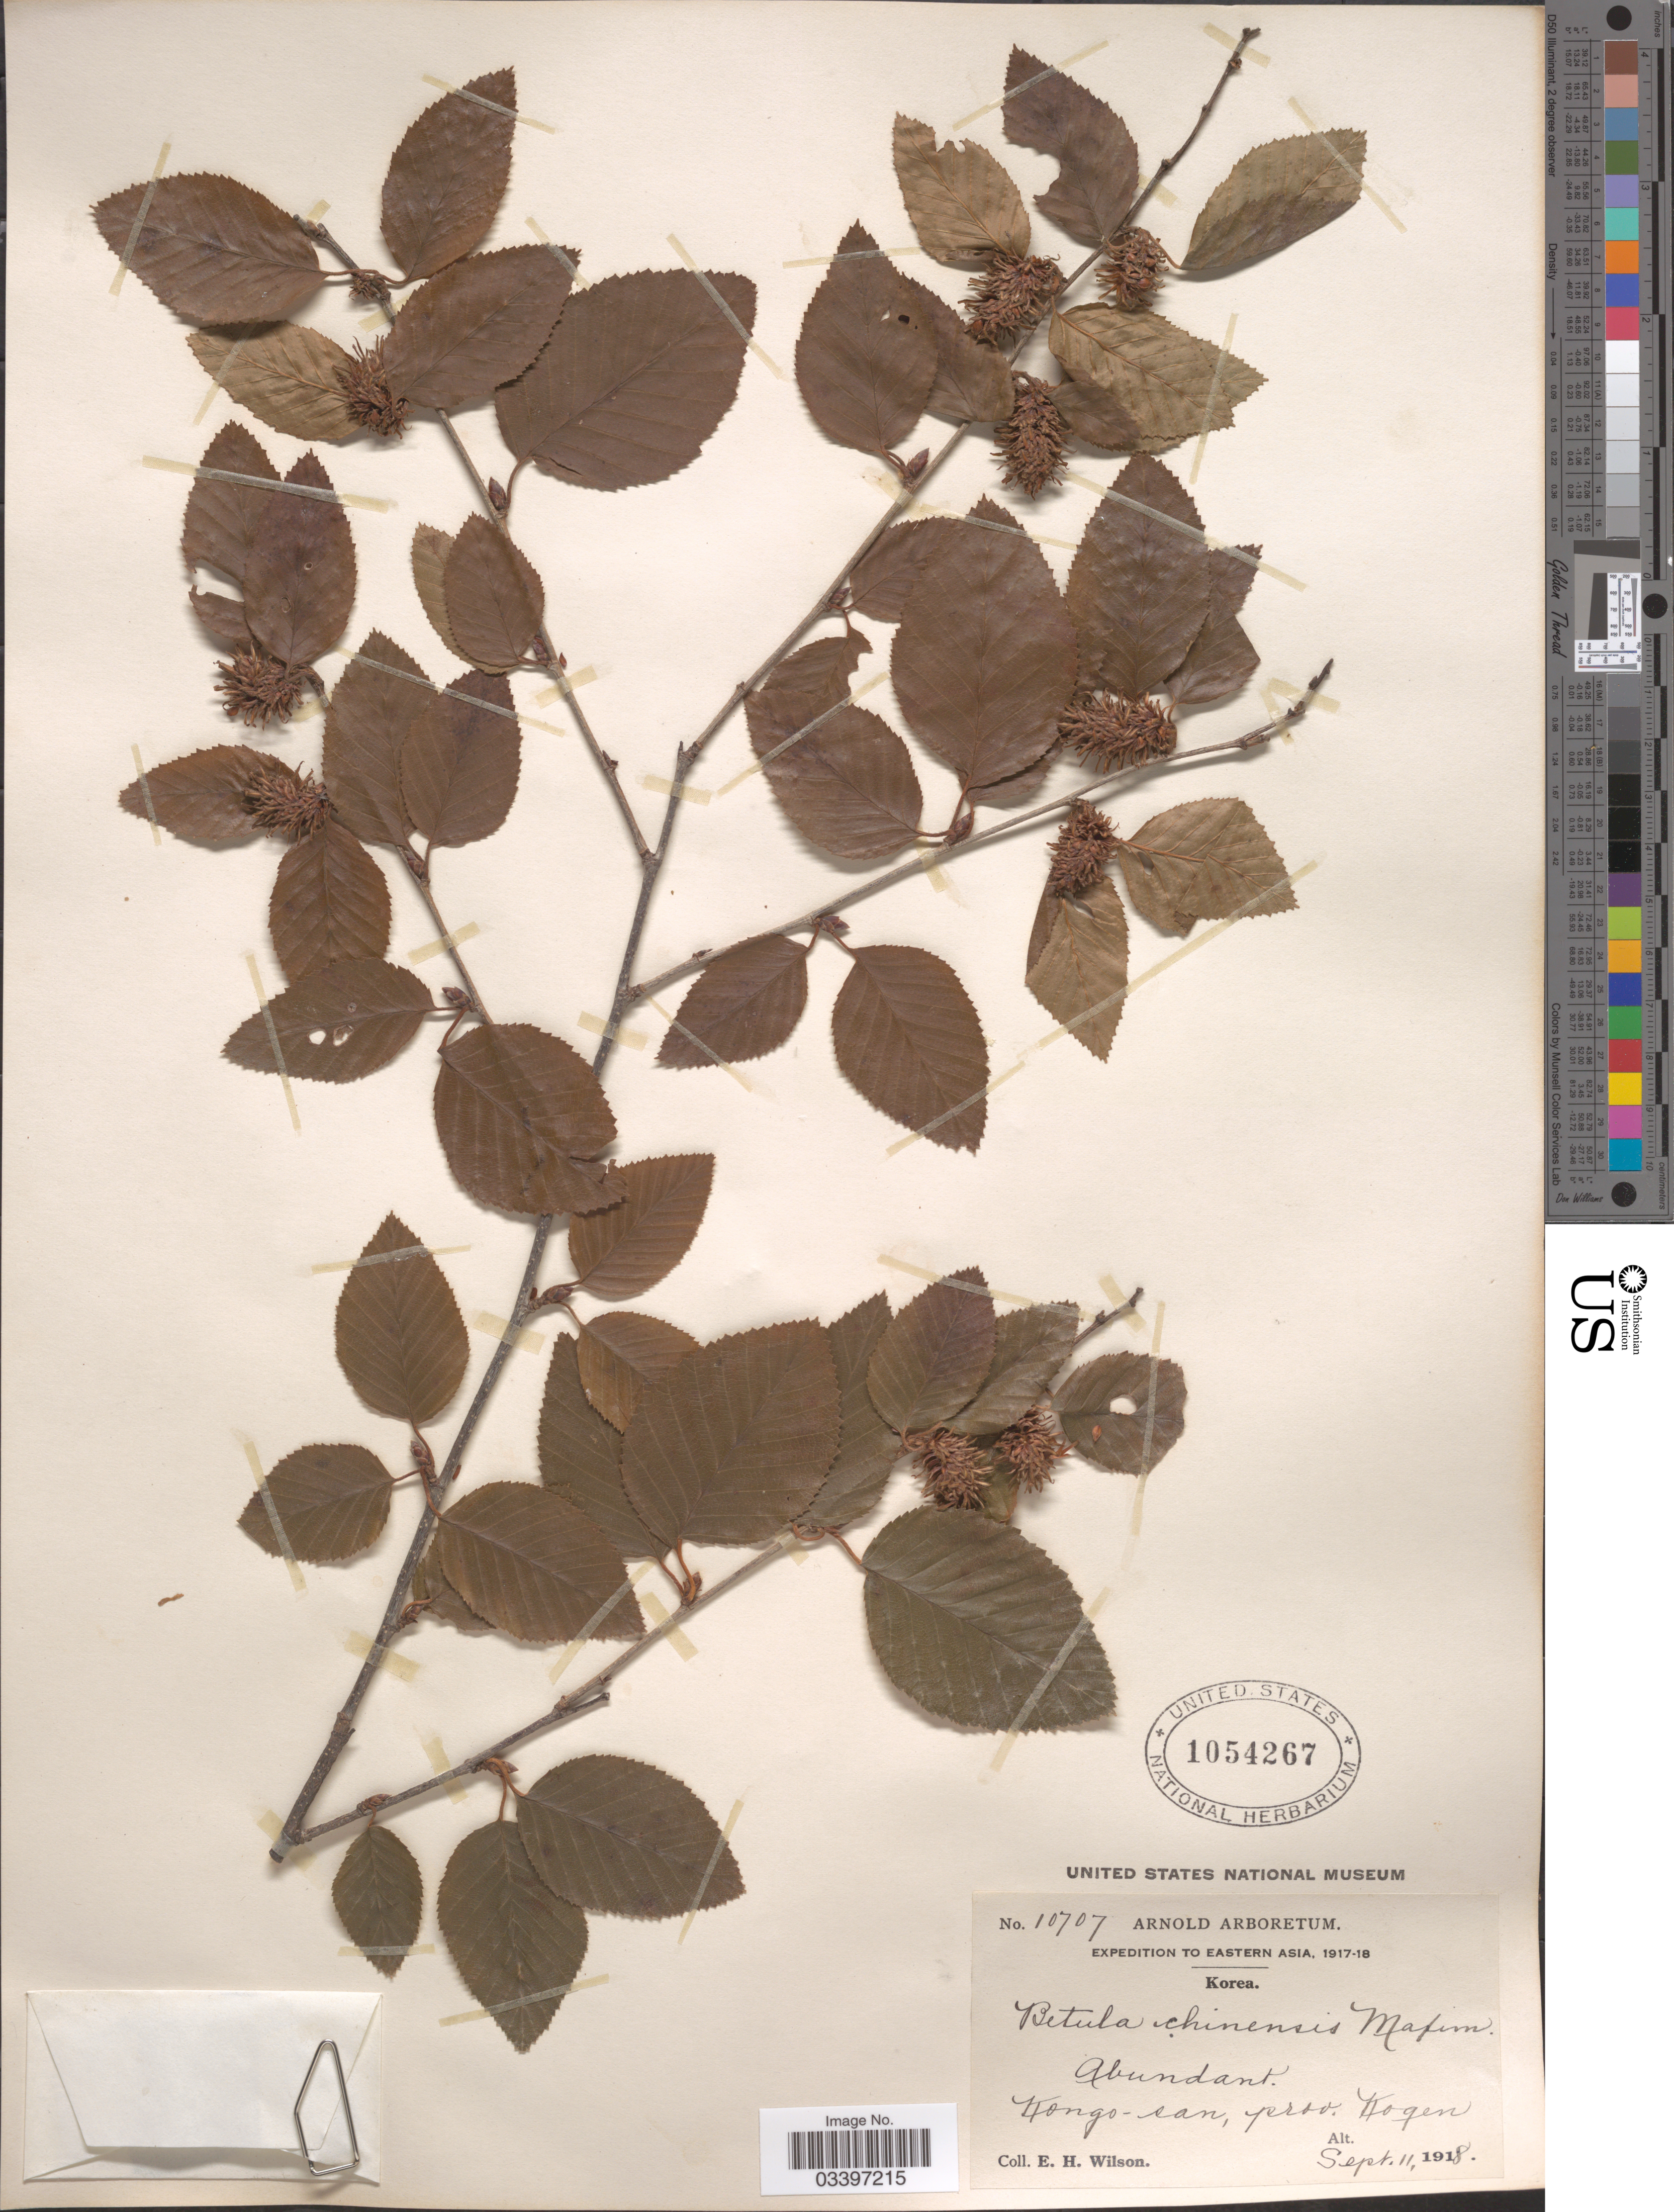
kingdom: Plantae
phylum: Tracheophyta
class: Magnoliopsida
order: Fagales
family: Betulaceae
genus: Betula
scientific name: Betula chinensis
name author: Maxim.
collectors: E. Wilson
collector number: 10707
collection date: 1918-09-11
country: North Korea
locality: Kongo-san, prov. Kogen.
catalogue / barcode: US 1054267